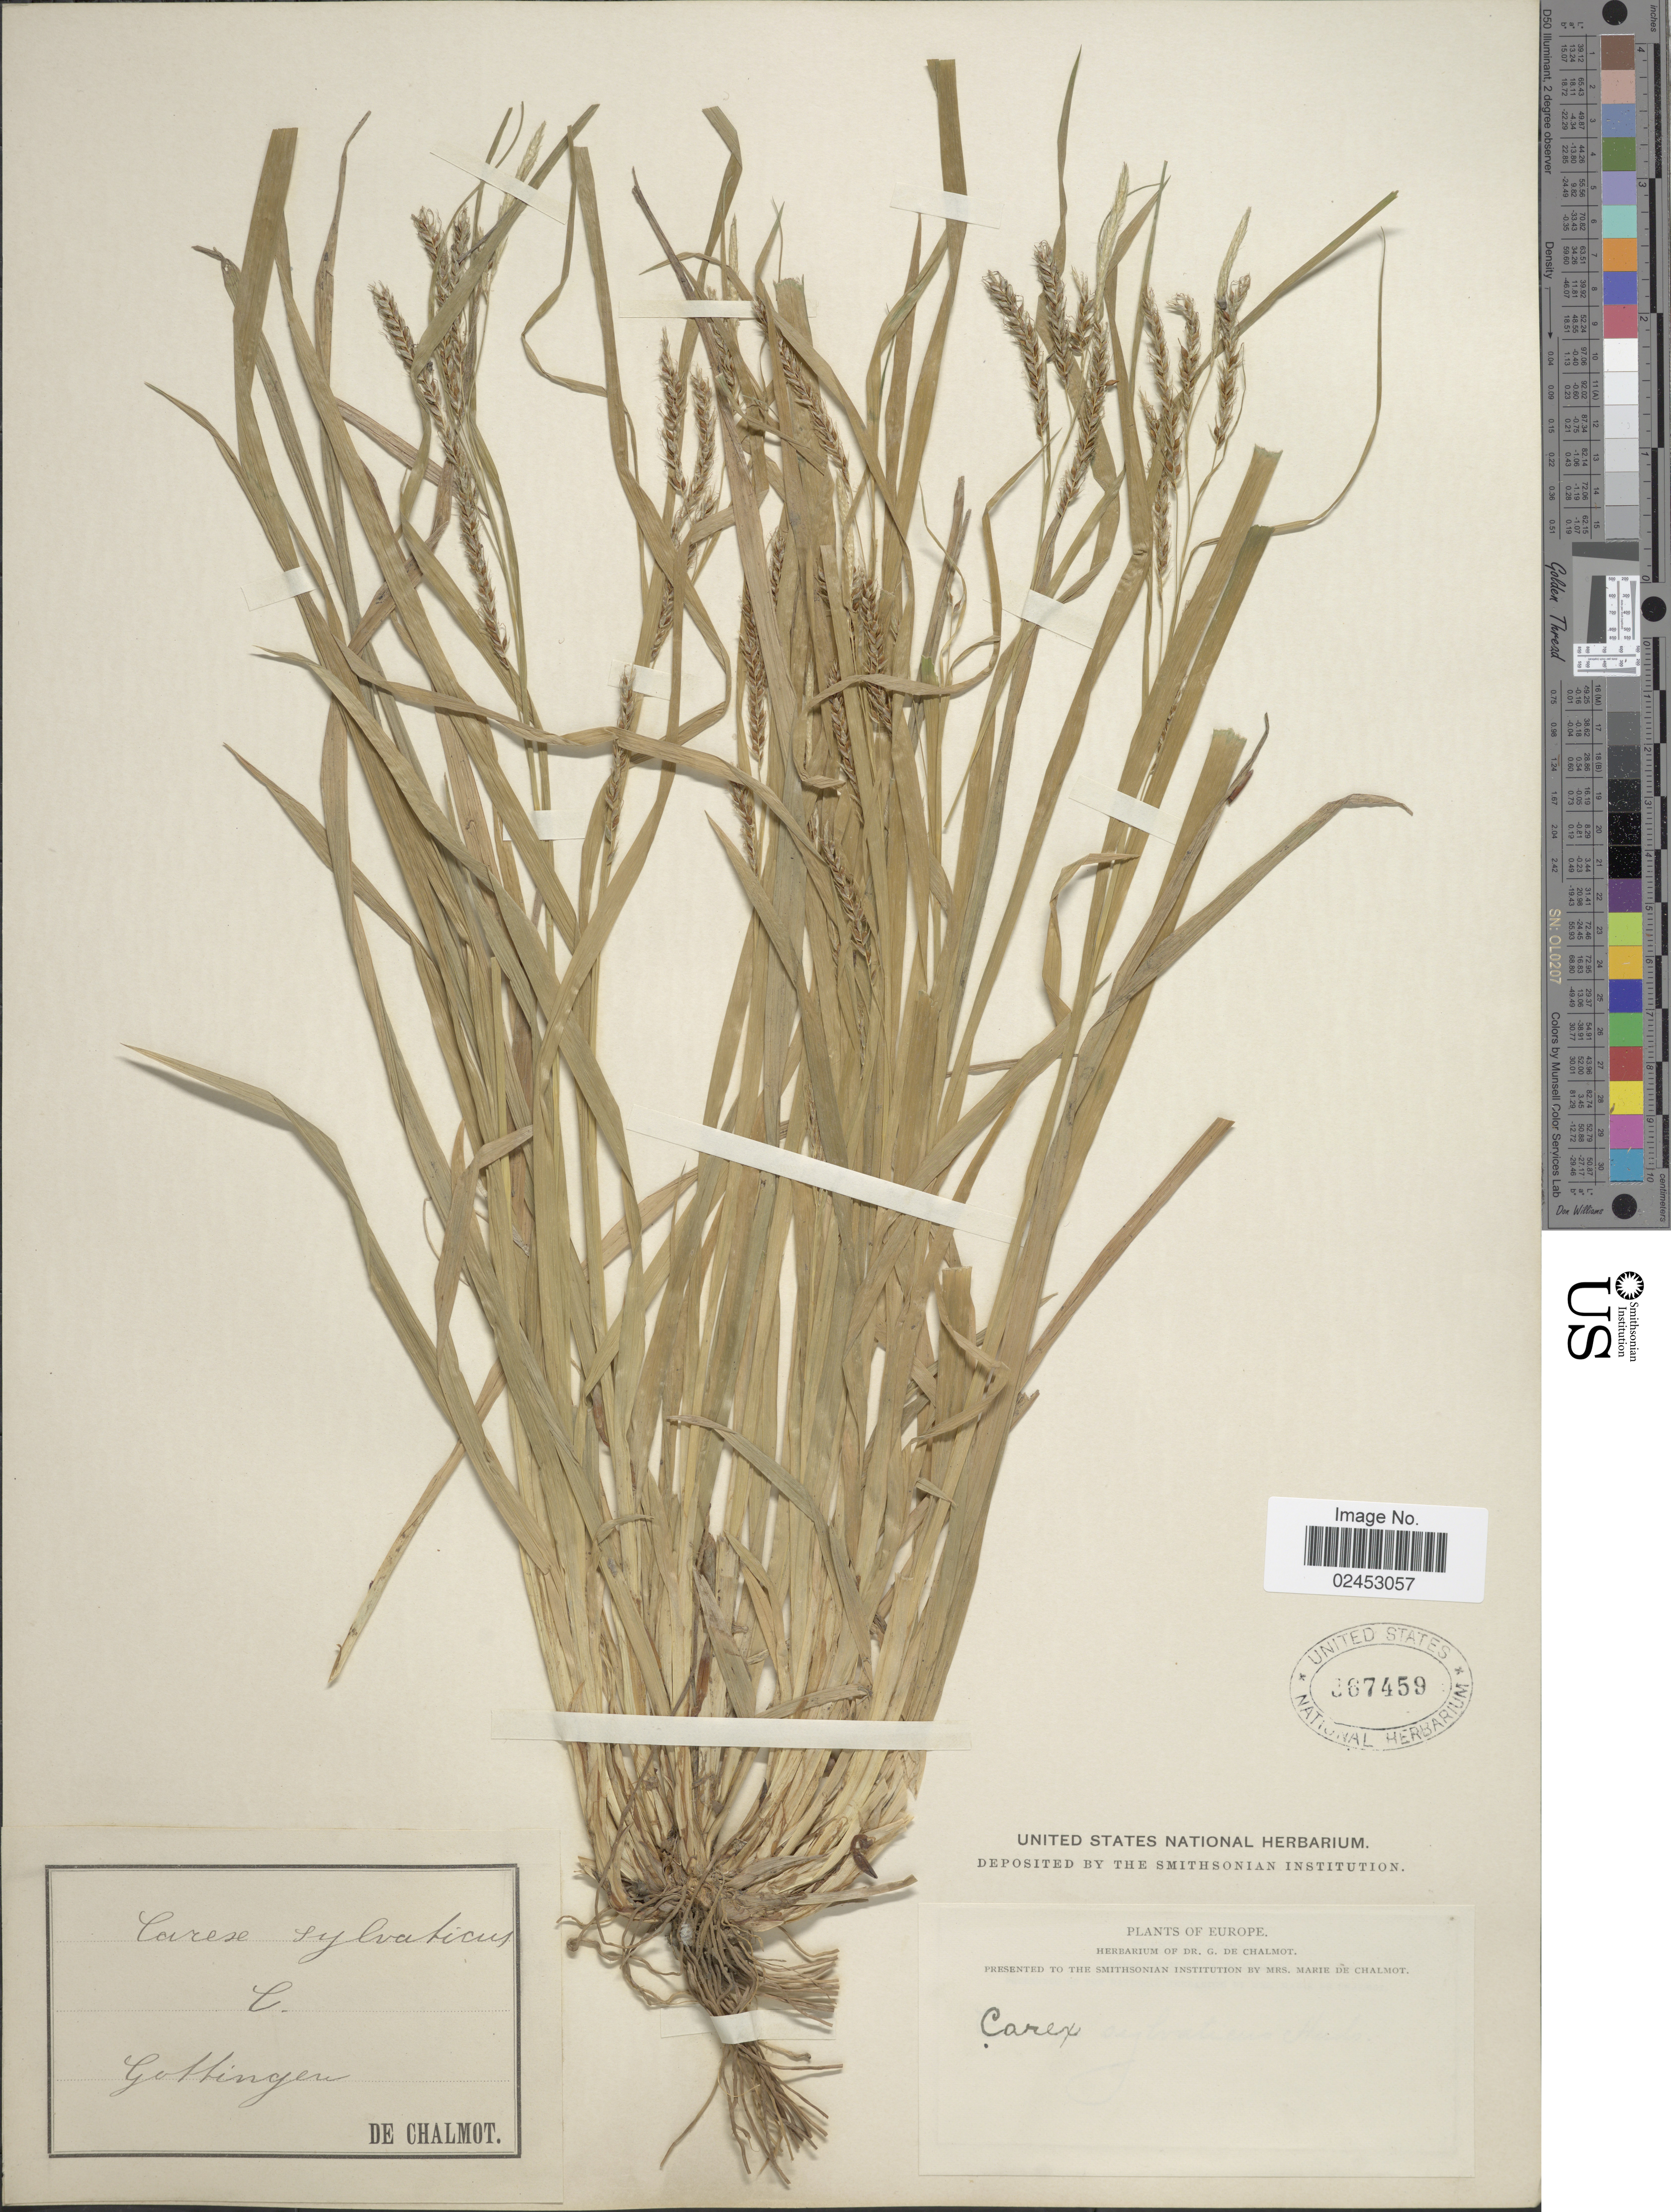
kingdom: Plantae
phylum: Tracheophyta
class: Liliopsida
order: Poales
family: Cyperaceae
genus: Carex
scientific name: Carex sylvatica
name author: Huds.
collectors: G. de Chalmot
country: Germany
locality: Europe, Gottingen.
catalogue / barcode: US 367459